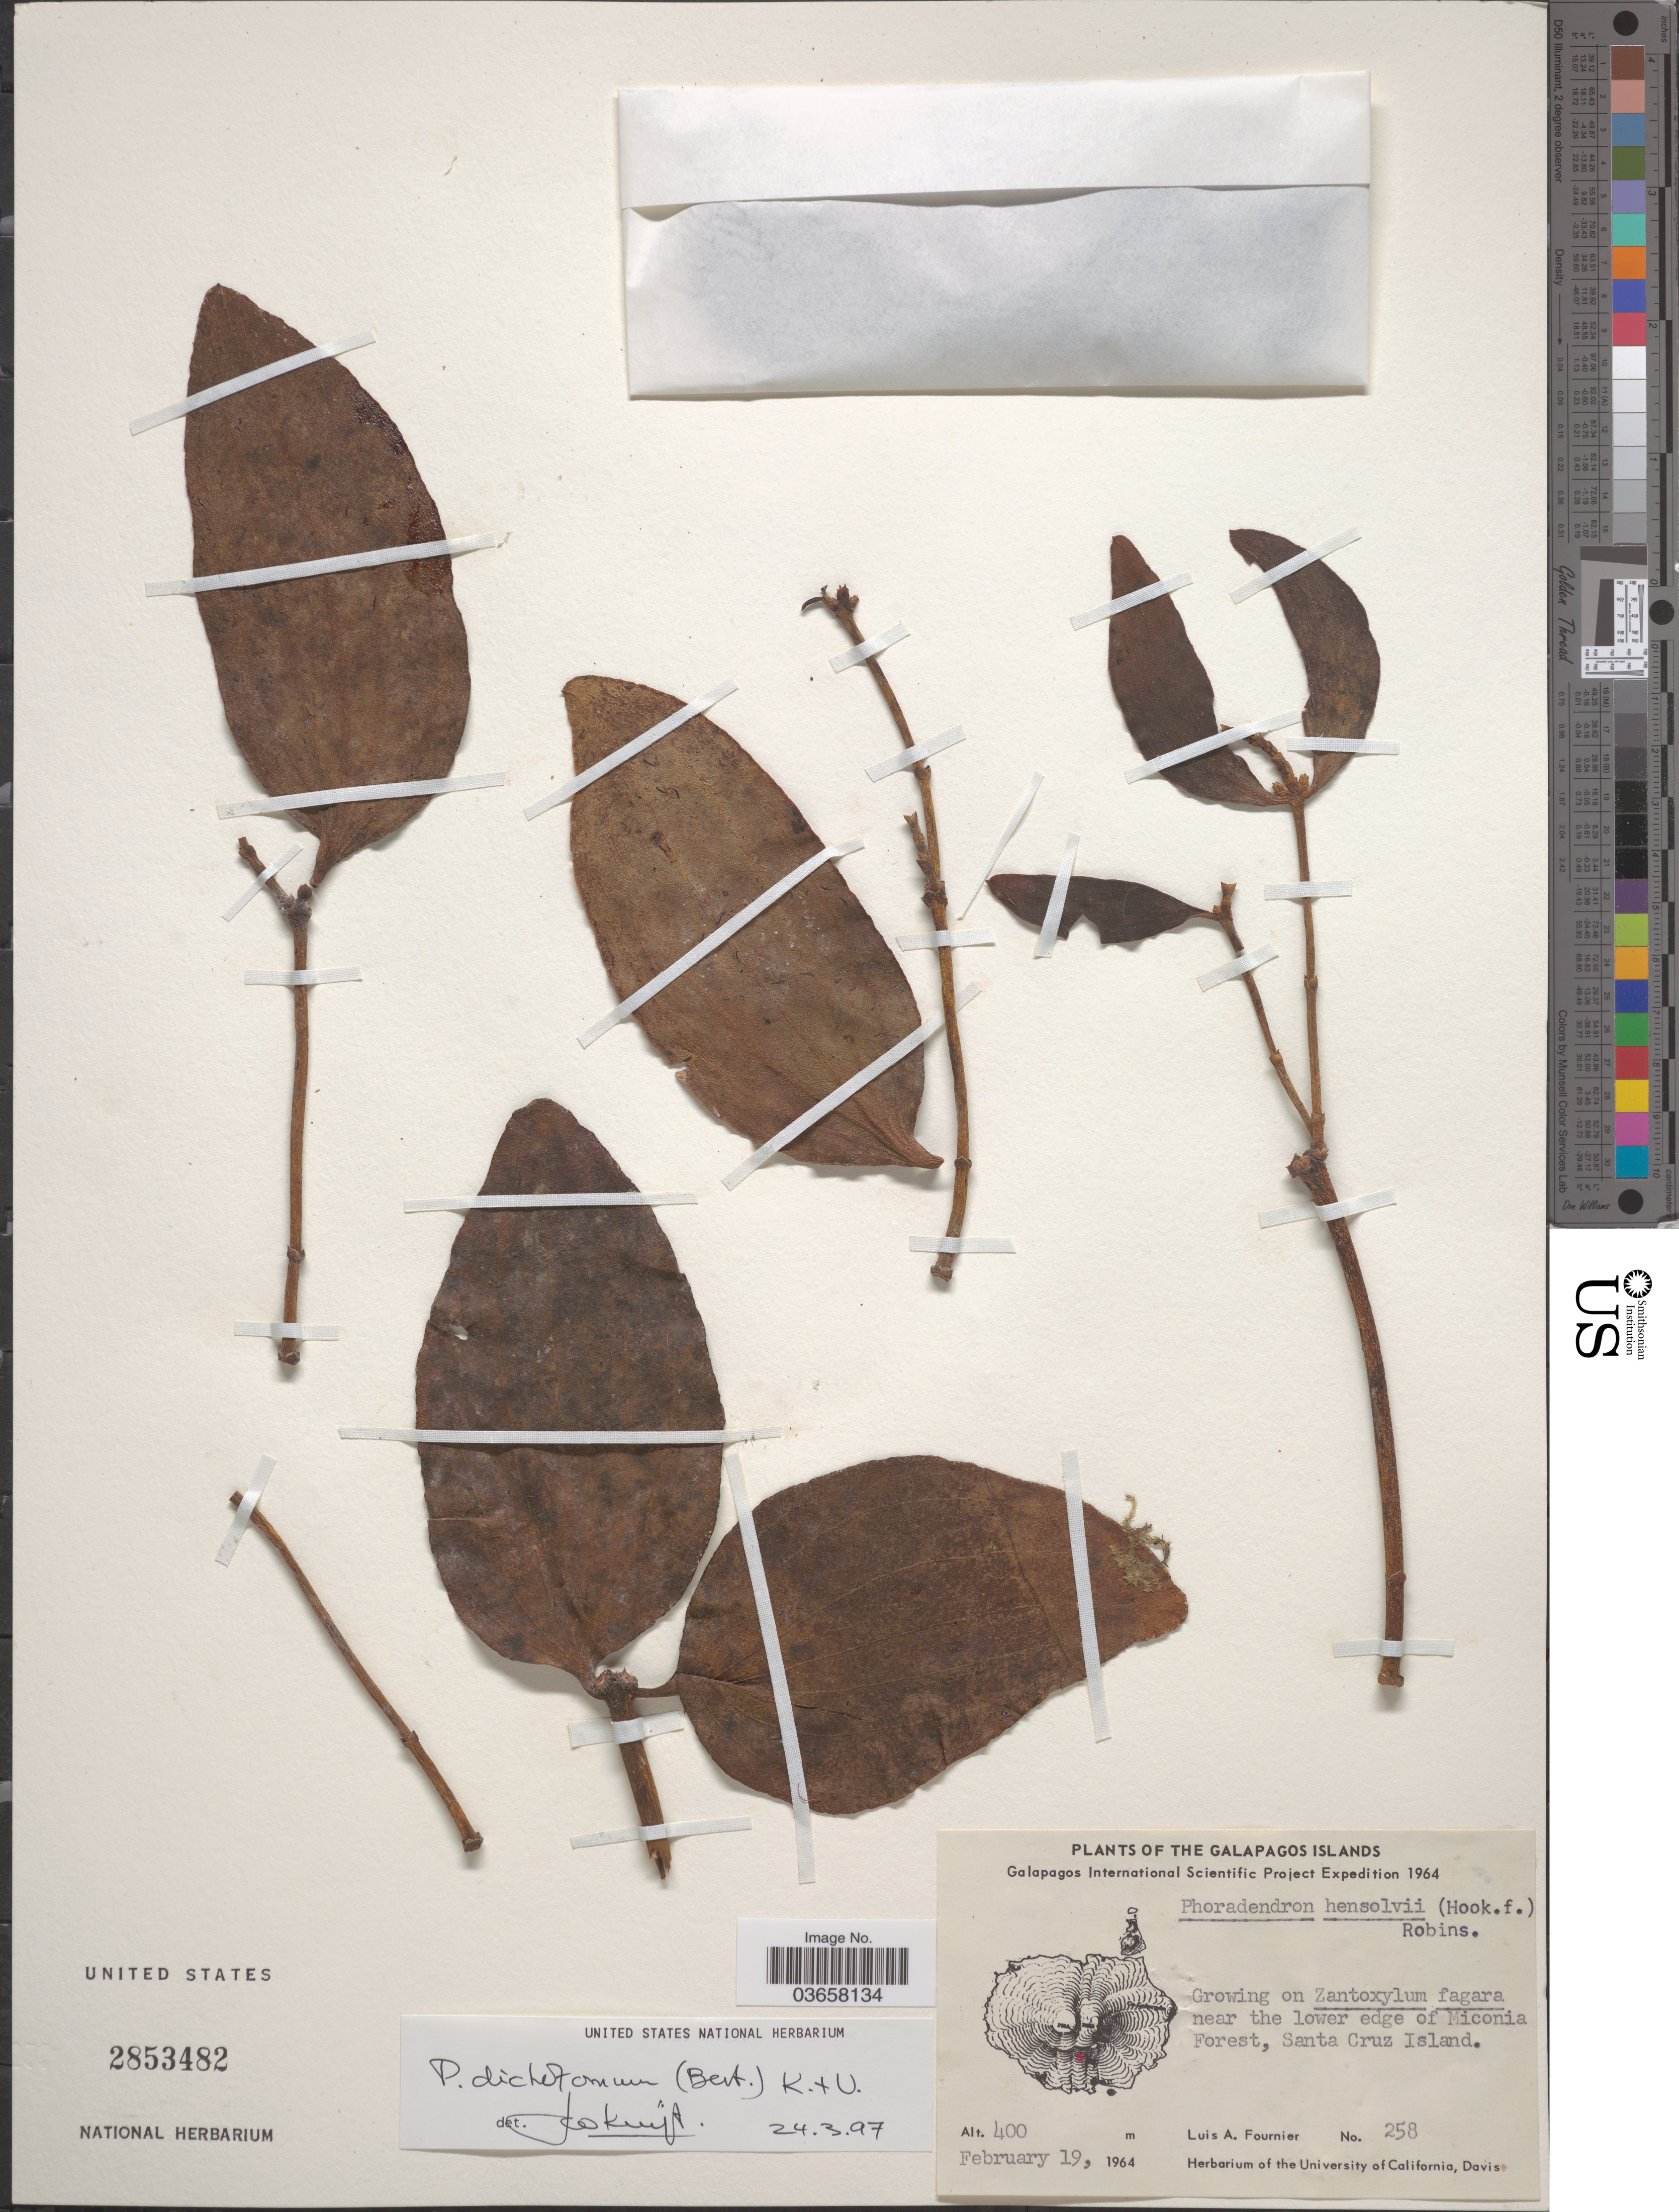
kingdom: Plantae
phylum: Tracheophyta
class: Magnoliopsida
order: Santalales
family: Viscaceae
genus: Phoradendron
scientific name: Phoradendron dichotomum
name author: (D. Don) Ettingsh.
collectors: L. A. Fournier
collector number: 258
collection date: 1964-02-19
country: Ecuador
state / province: Colón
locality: The Galapagos Islands. Near the lower edge of Miconia Forest, Santa Cruz Island.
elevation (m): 400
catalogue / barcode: US 2853482